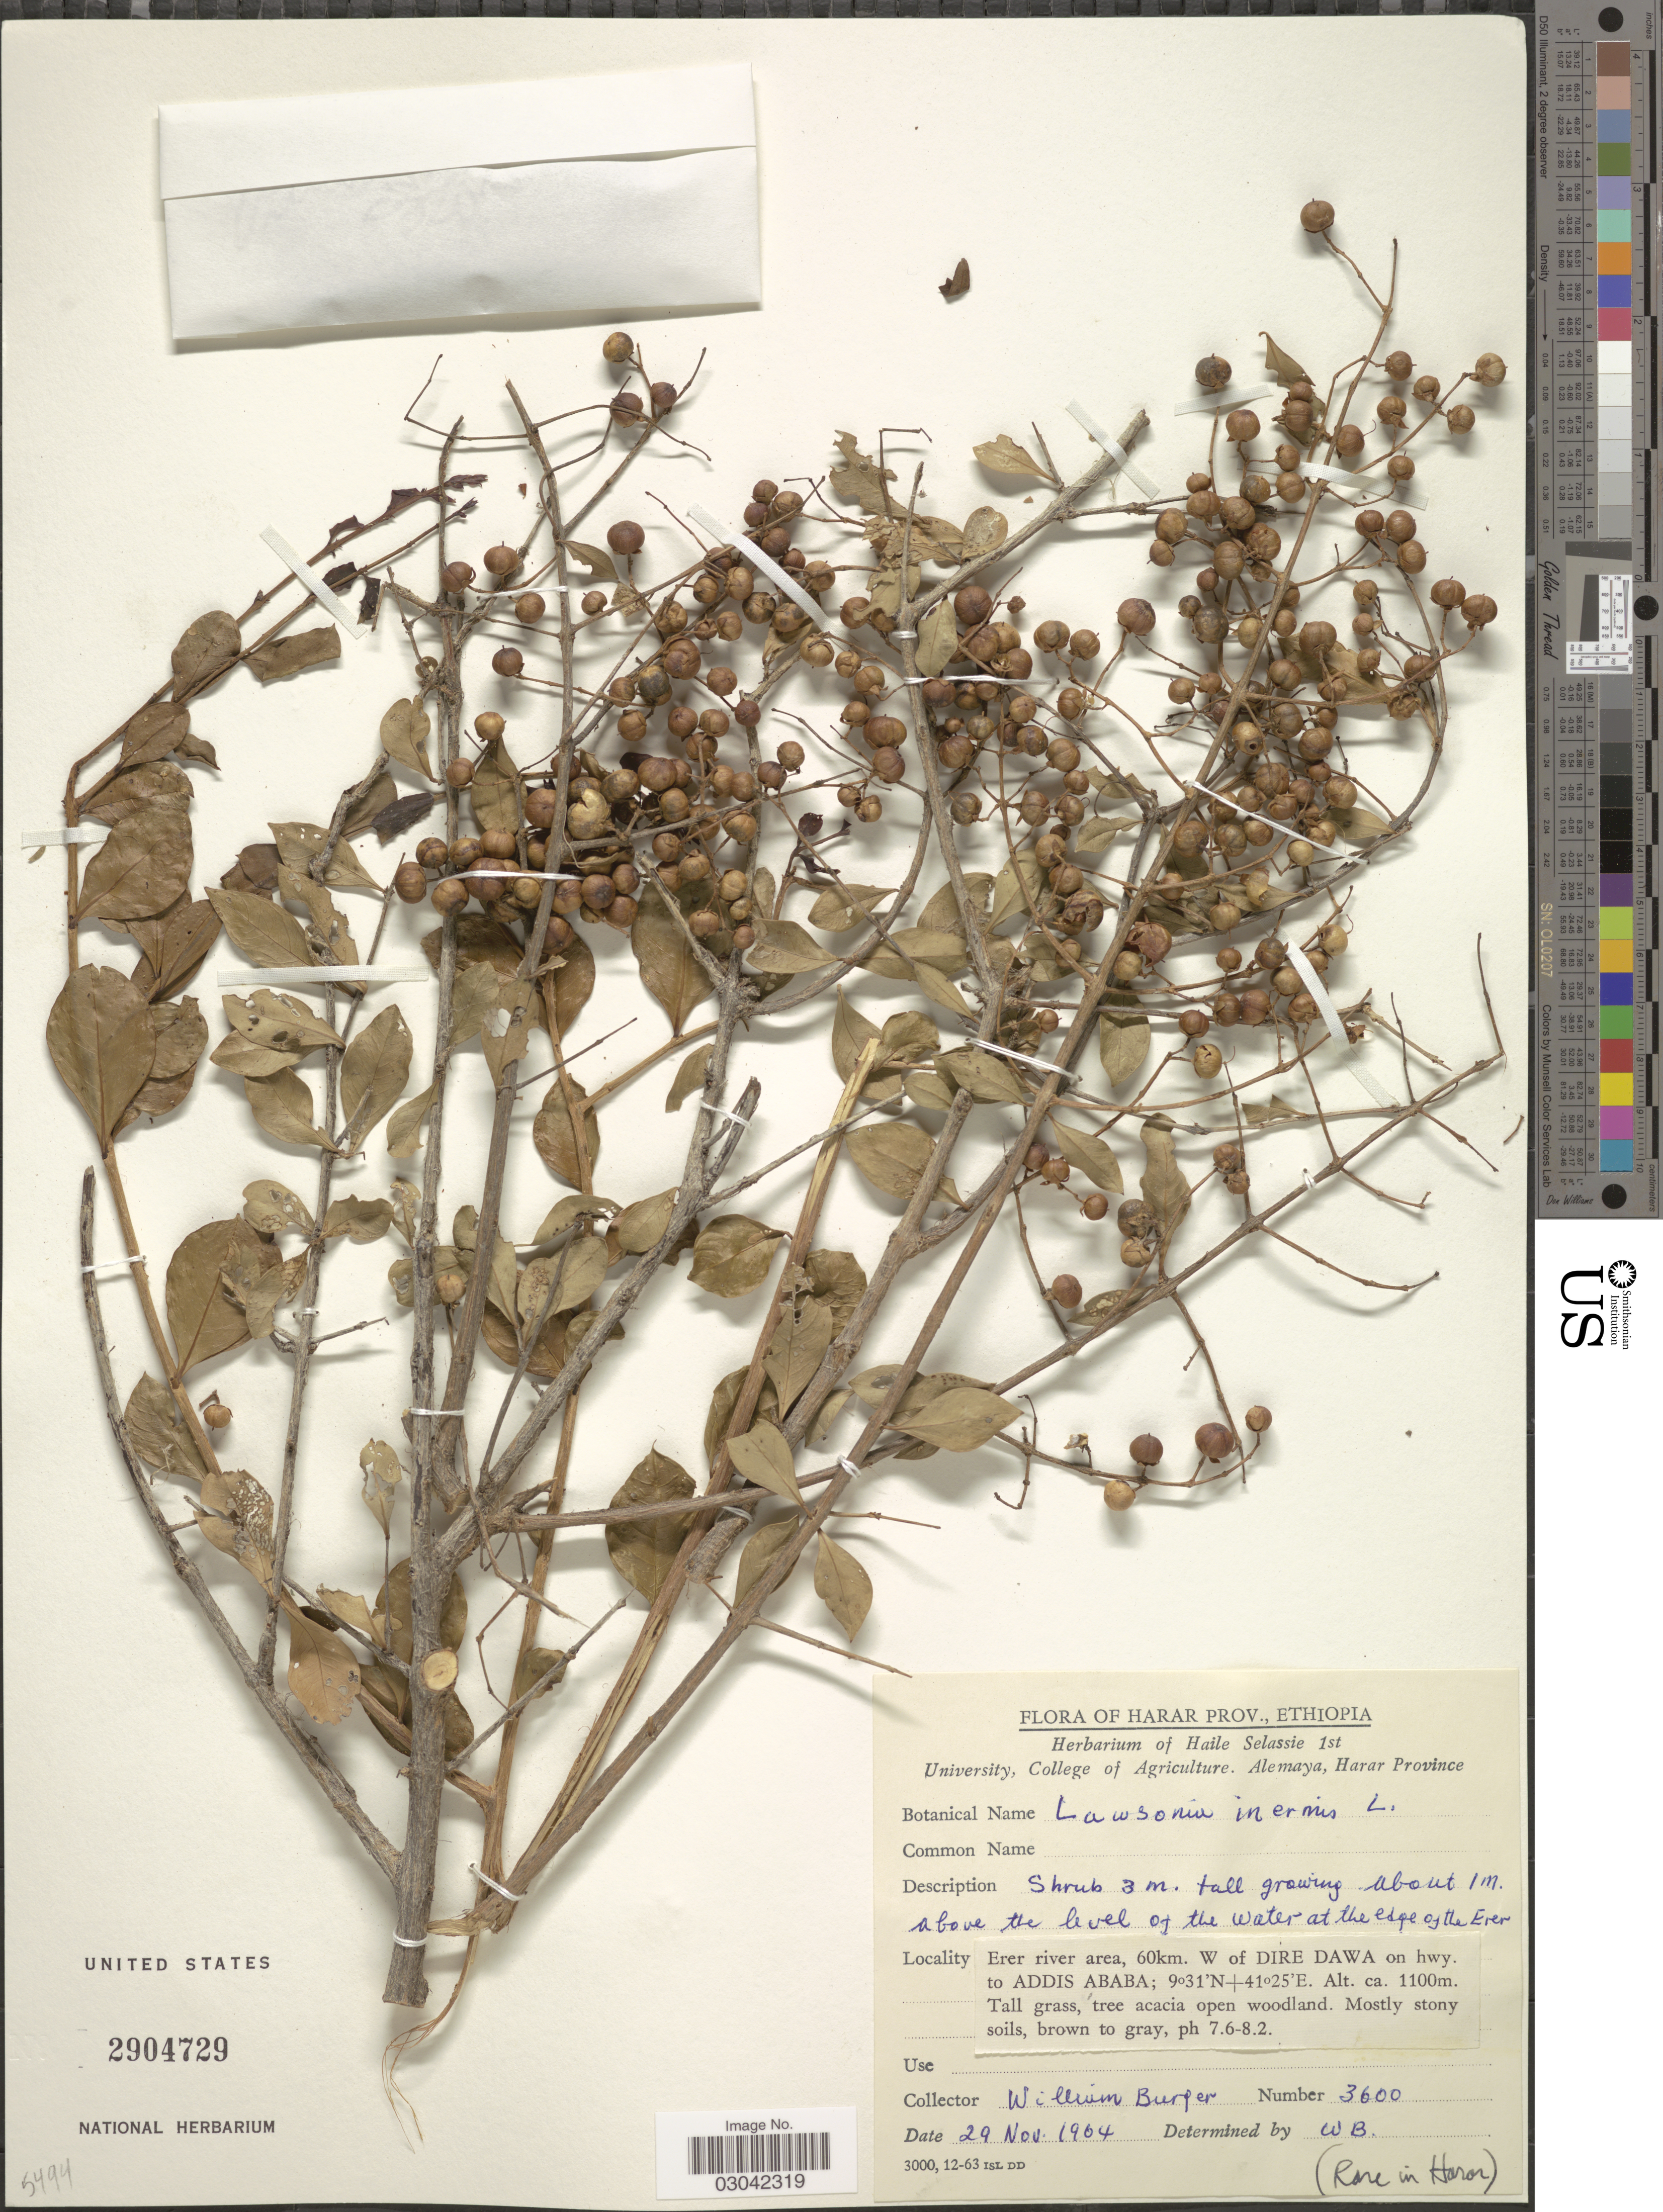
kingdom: Plantae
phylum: Tracheophyta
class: Magnoliopsida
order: Myrtales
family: Lythraceae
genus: Lawsonia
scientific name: Lawsonia inermis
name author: L.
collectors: W. Burger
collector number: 3600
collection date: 1964-11-29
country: Ethiopia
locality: Harar Prov. Erer river area, 60km. W of Dire Dawa on hwy. to Addis Ababa.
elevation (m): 1100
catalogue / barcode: US 2904729